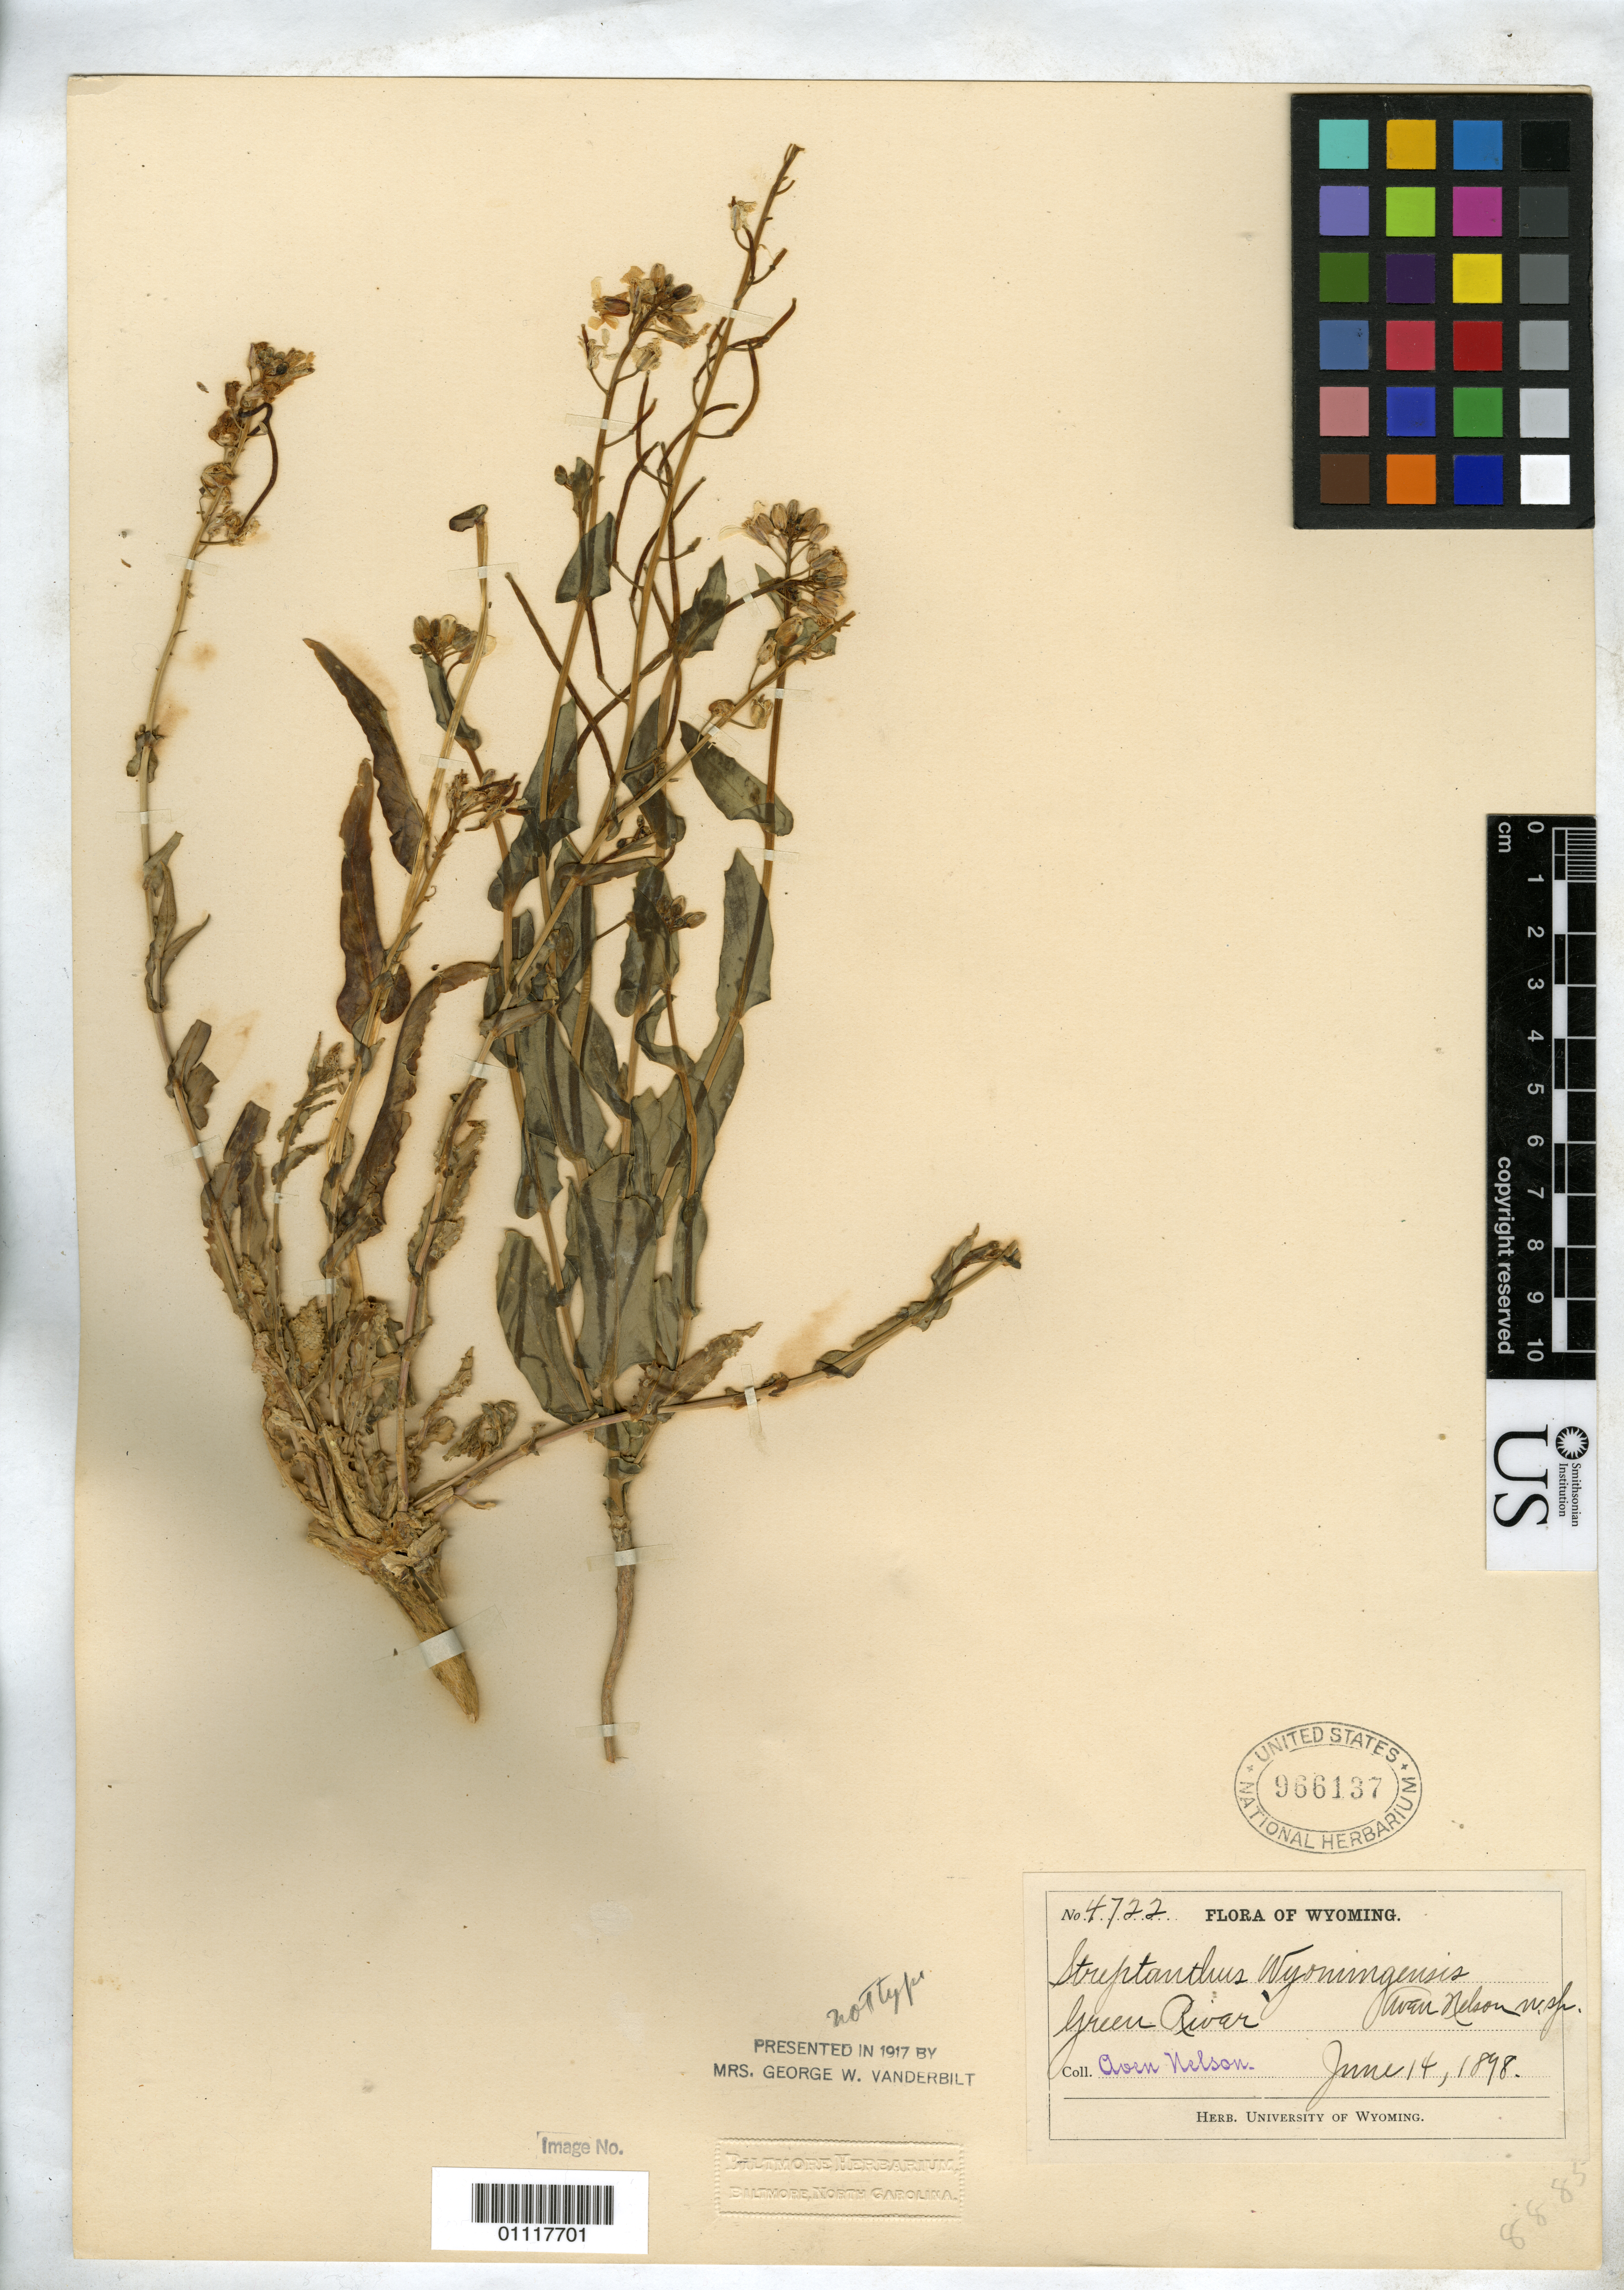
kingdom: Plantae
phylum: Tracheophyta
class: Magnoliopsida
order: Brassicales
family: Brassicaceae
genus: Streptanthus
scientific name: Streptanthus wyomingensis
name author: A. Nelson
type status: Syntype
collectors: A. Nelson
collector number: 4722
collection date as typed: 14 Jun 1898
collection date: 1898-06-14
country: United States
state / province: Wyoming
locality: Green River.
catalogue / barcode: US 966137